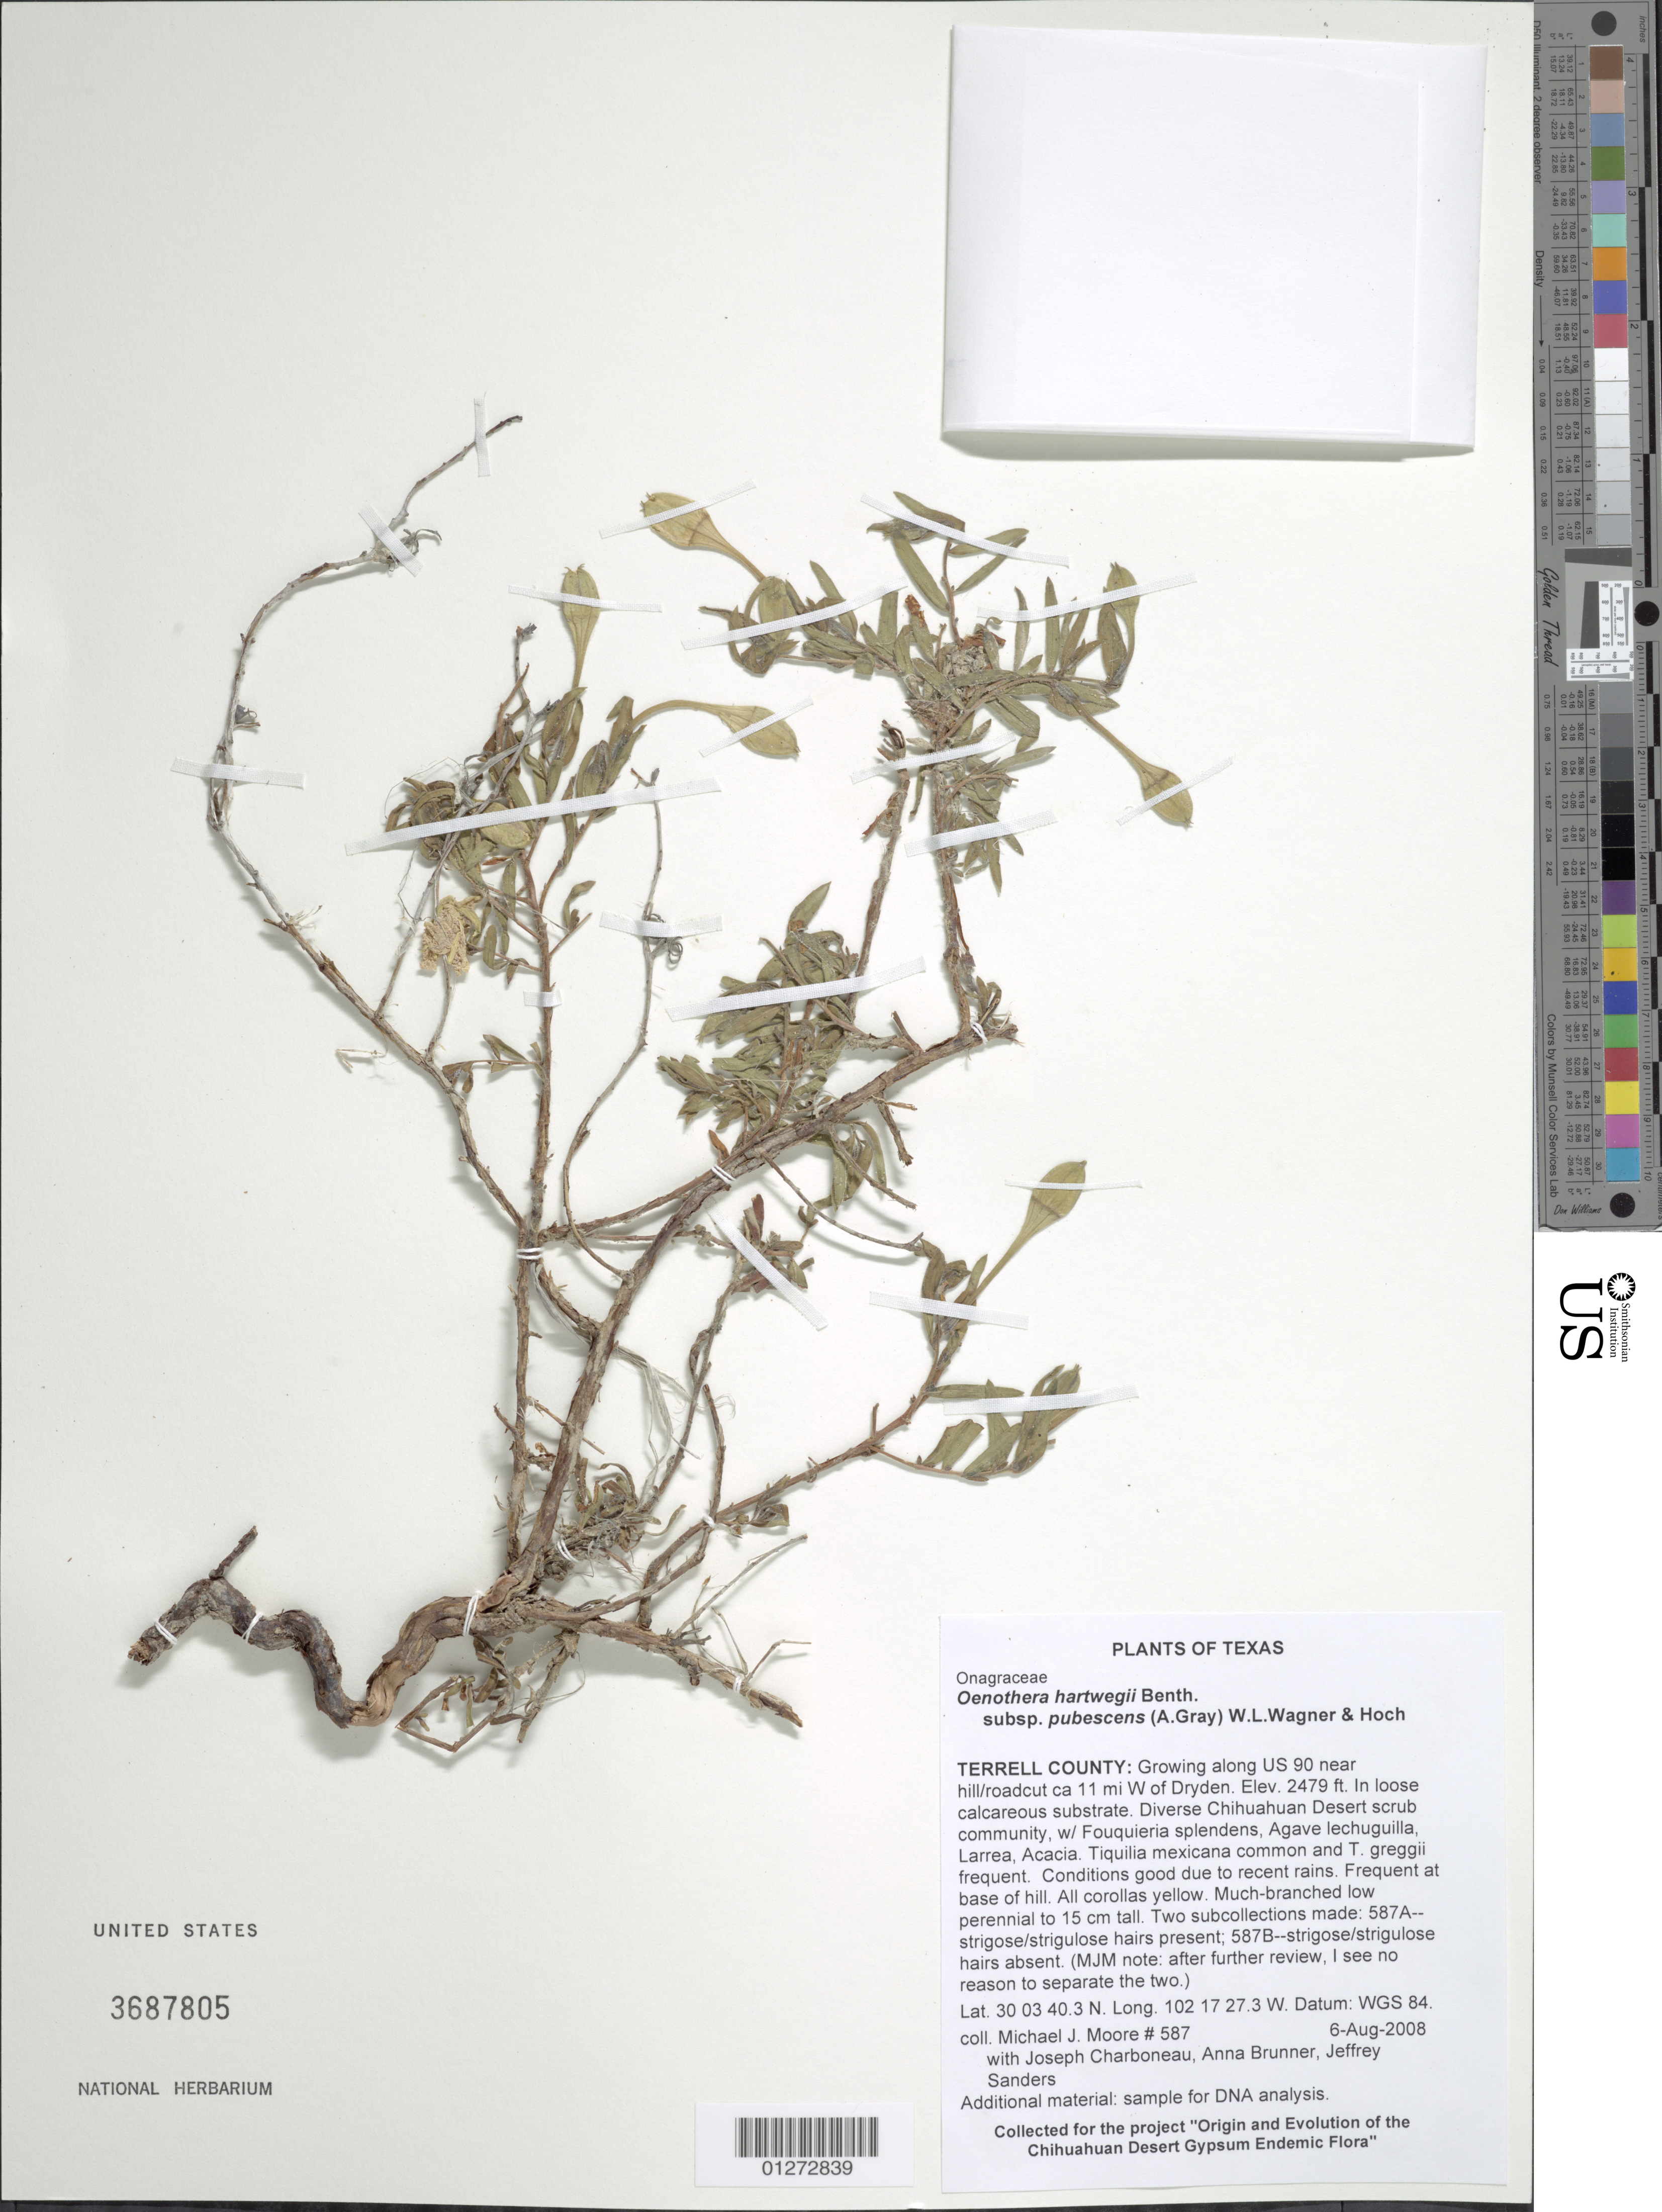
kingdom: Plantae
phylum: Tracheophyta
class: Magnoliopsida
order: Myrtales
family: Onagraceae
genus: Oenothera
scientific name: Oenothera hartwegii subsp. pubescens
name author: (A. Gray) W.L. Wagner & Hoch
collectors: M. J. Moore, J. L. M. Charboneau, A. Brunner & J. Sanders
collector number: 587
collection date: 2004-08-05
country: United States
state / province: Texas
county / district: Terrell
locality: Growing along US 90 near hill/roadcut ca 11 mi W of Dryden.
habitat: In loose calcareous substrate. Diverse Chihuahuan Desert scrub community, w/ Fouquieria splendens, Agave lechuguilla, Larrea, Acacia. Tiquilia mexicana common and T. greggii frequent. Conditions good due to recent rains.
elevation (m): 756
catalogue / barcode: US 3687805